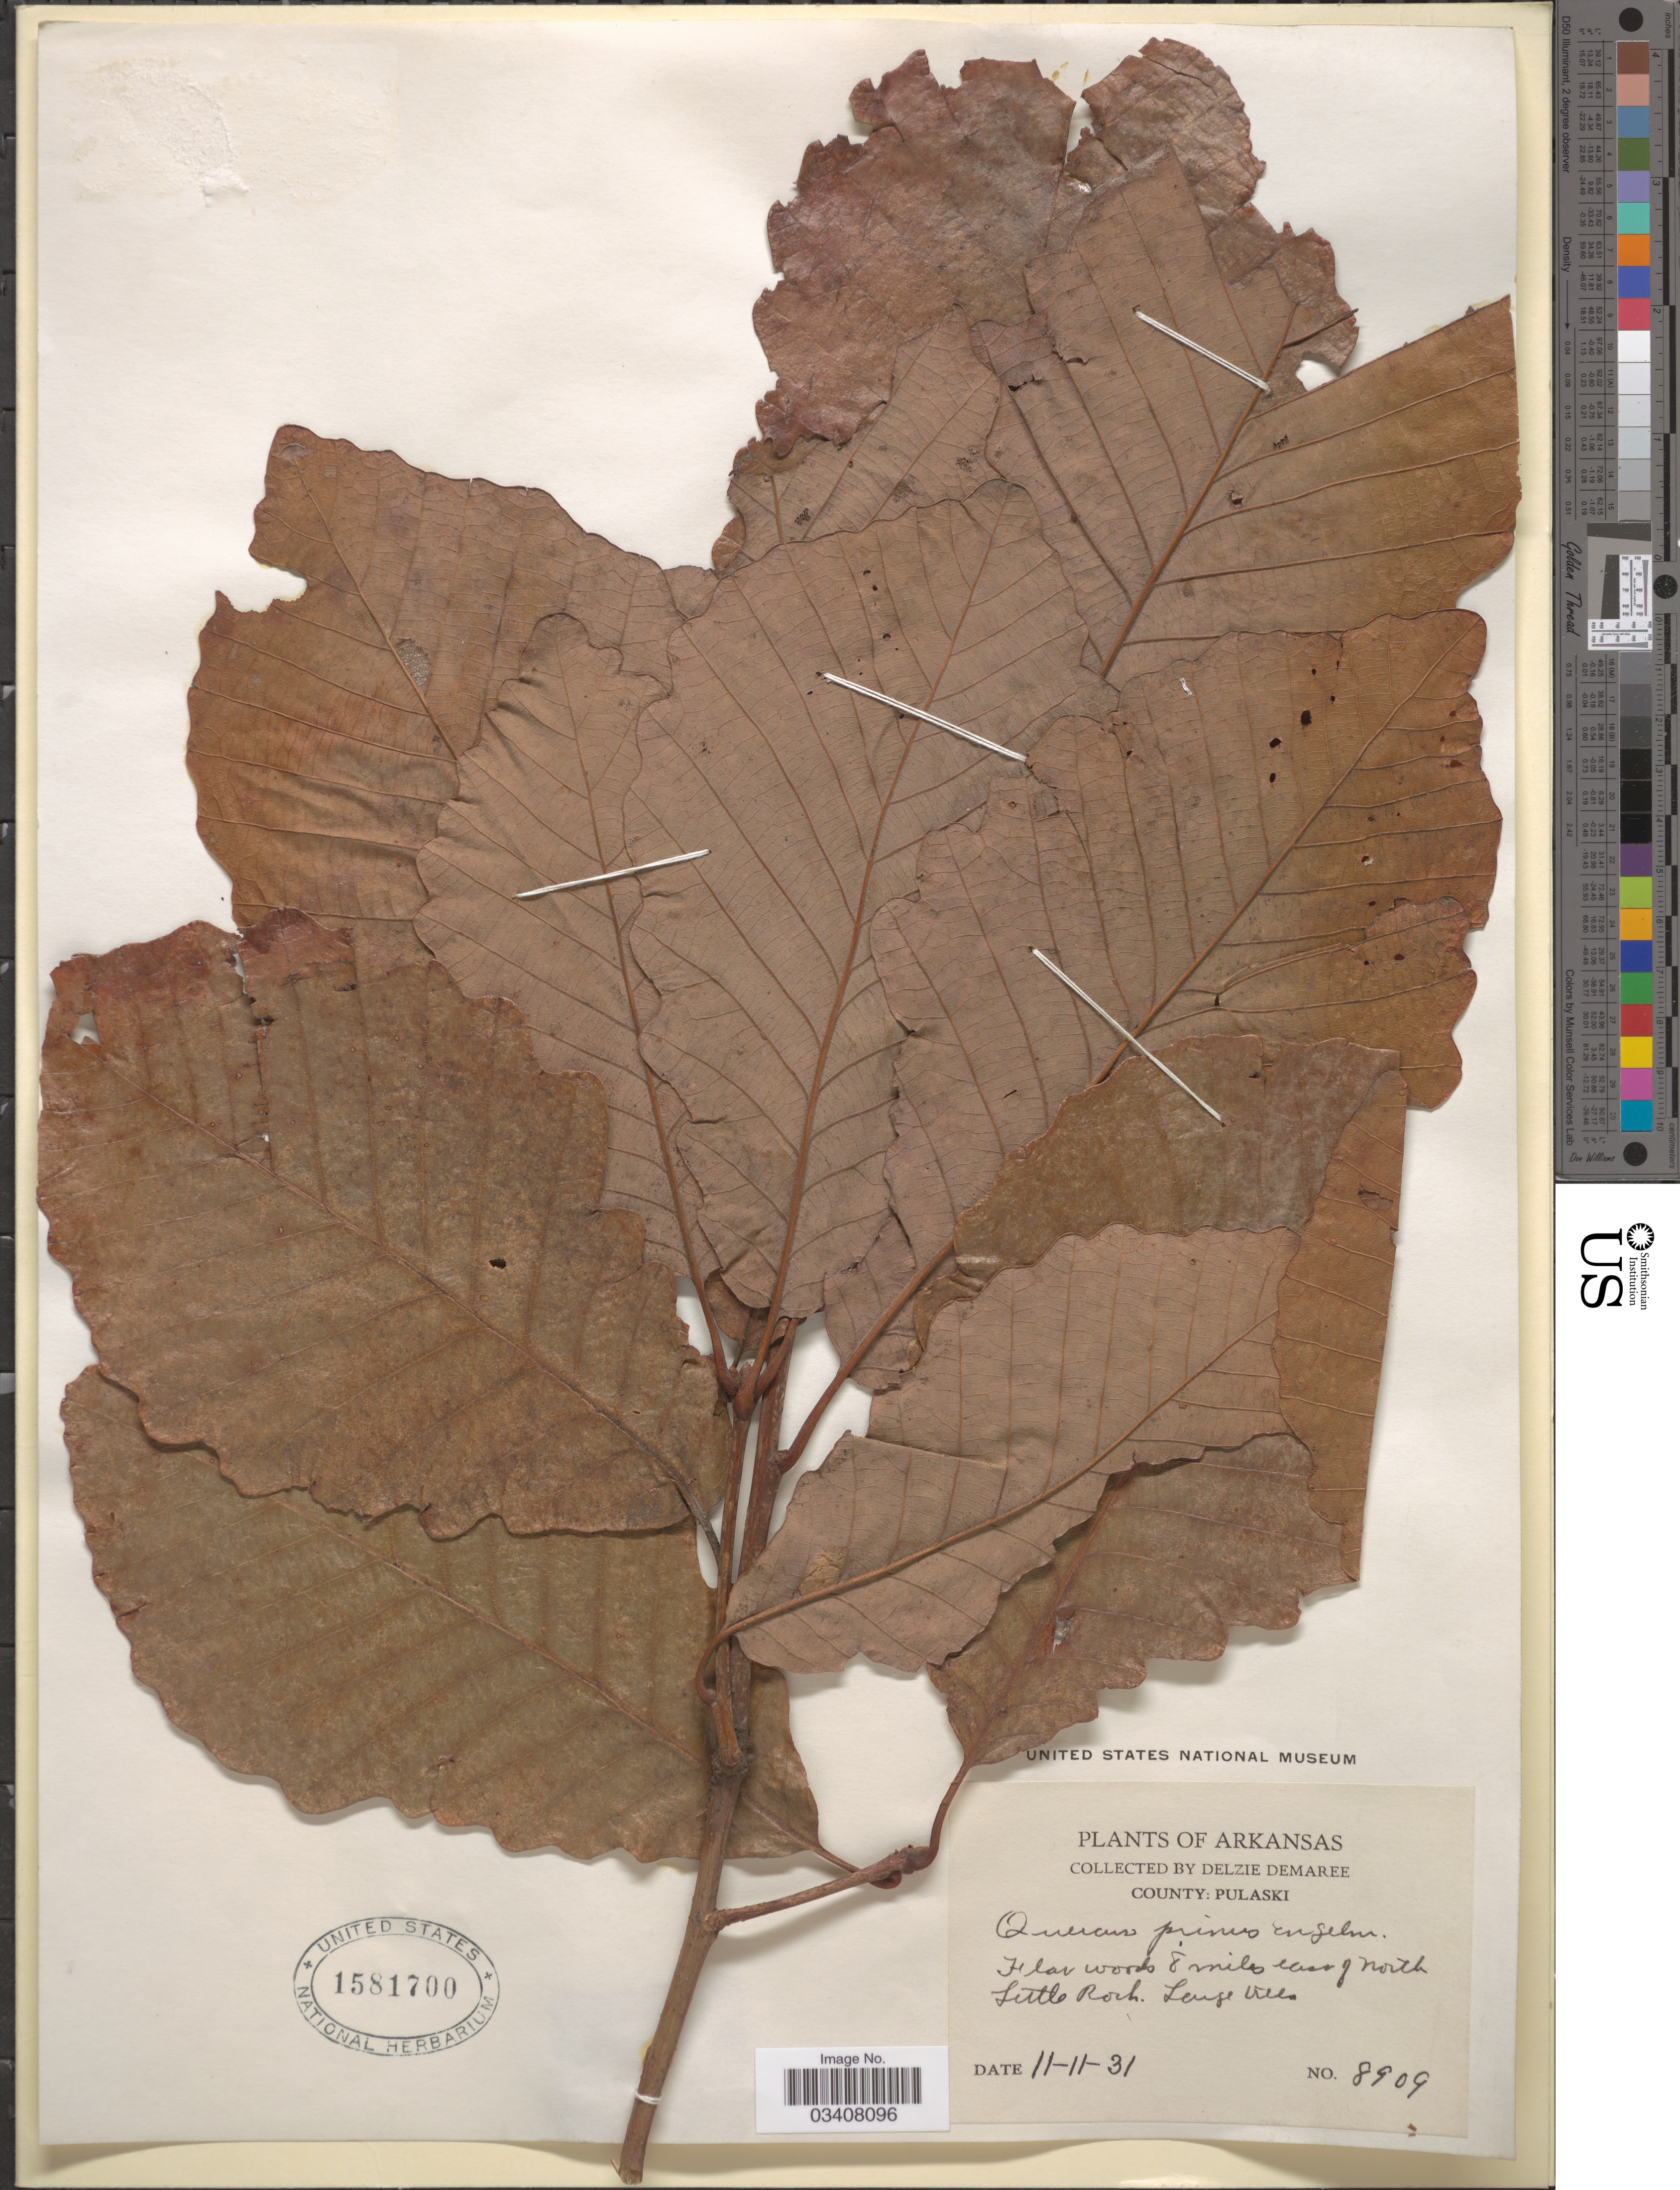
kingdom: Plantae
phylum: Tracheophyta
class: Magnoliopsida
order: Fagales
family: Fagaceae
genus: Quercus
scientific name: Quercus prinus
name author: L.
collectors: D. Demaree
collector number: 8909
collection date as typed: Transcribed d/m/y: 11/11/31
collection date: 1931-11-11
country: United States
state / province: Arkansas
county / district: Pulaski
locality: County: Pulaski. 8 miles east of north Little Rock.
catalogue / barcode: US 1581700